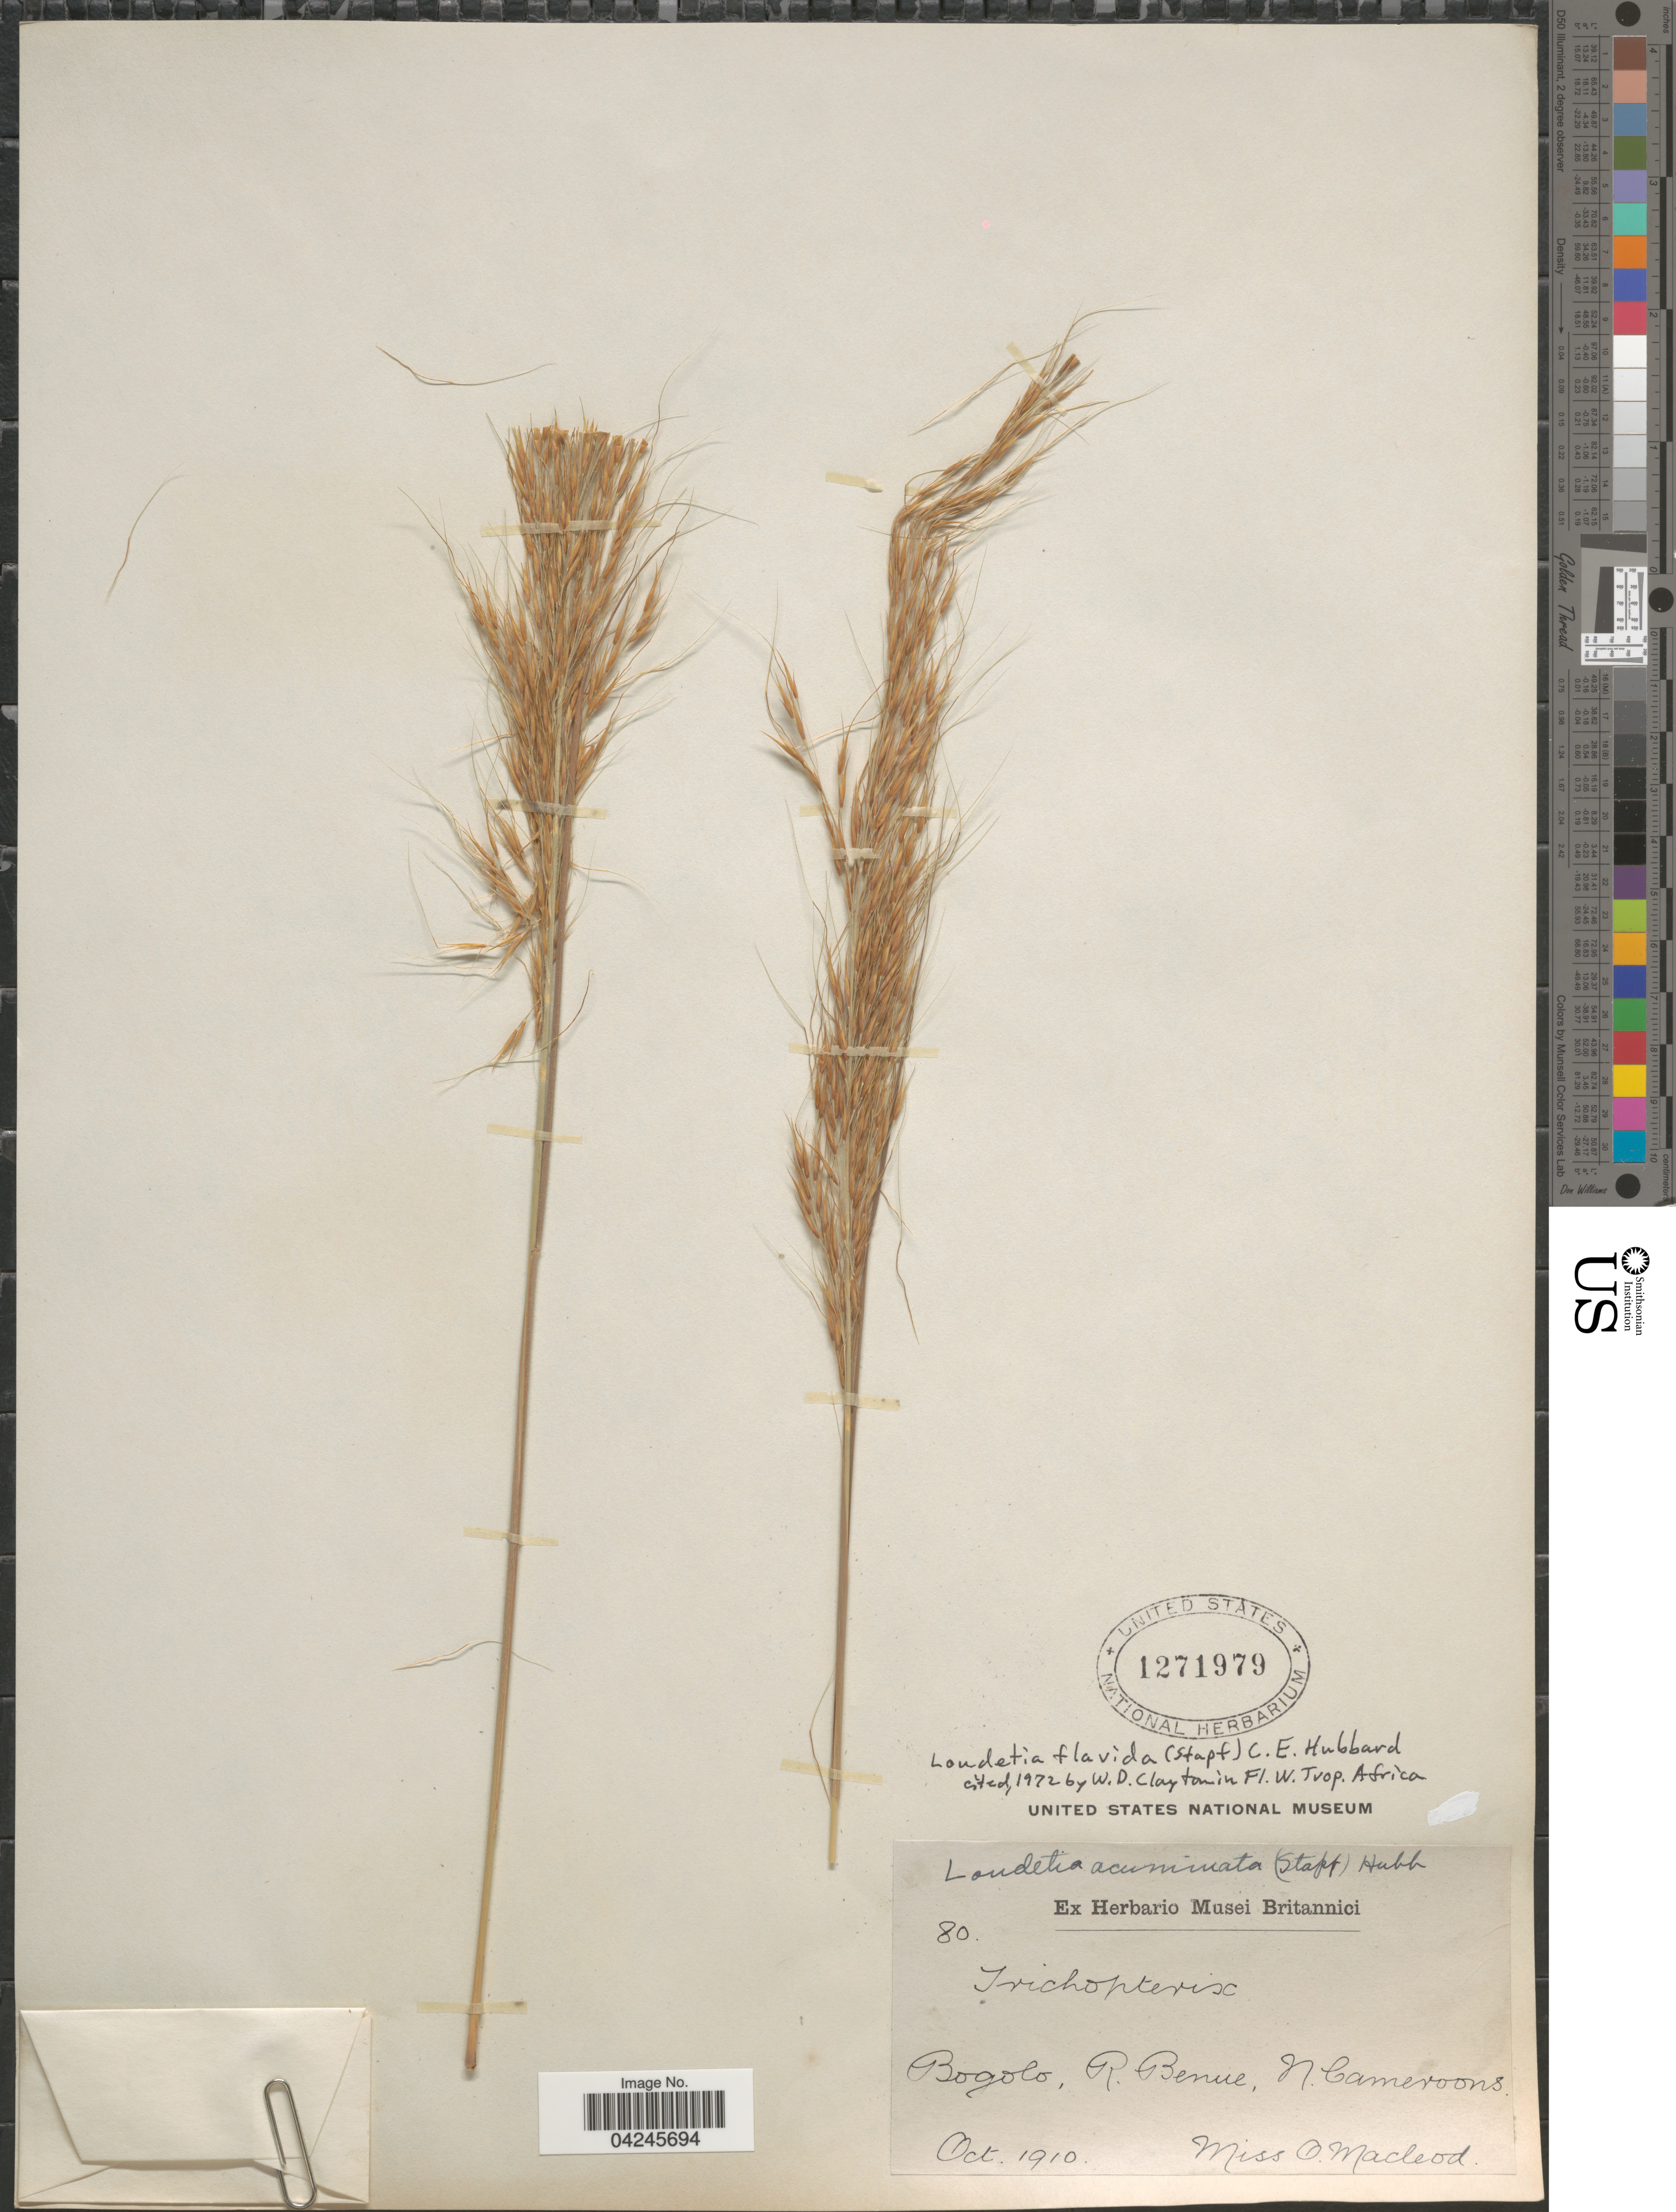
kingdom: Plantae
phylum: Tracheophyta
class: Liliopsida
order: Poales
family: Poaceae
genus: Loudetia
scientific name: Loudetia flavida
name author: (Stapf) C.E. Hubb.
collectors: O. Macleod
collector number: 80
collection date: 1910-10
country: Nigeria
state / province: Benue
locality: Bogolo, R. Benue, N. Cameroons.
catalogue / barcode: US 1271979